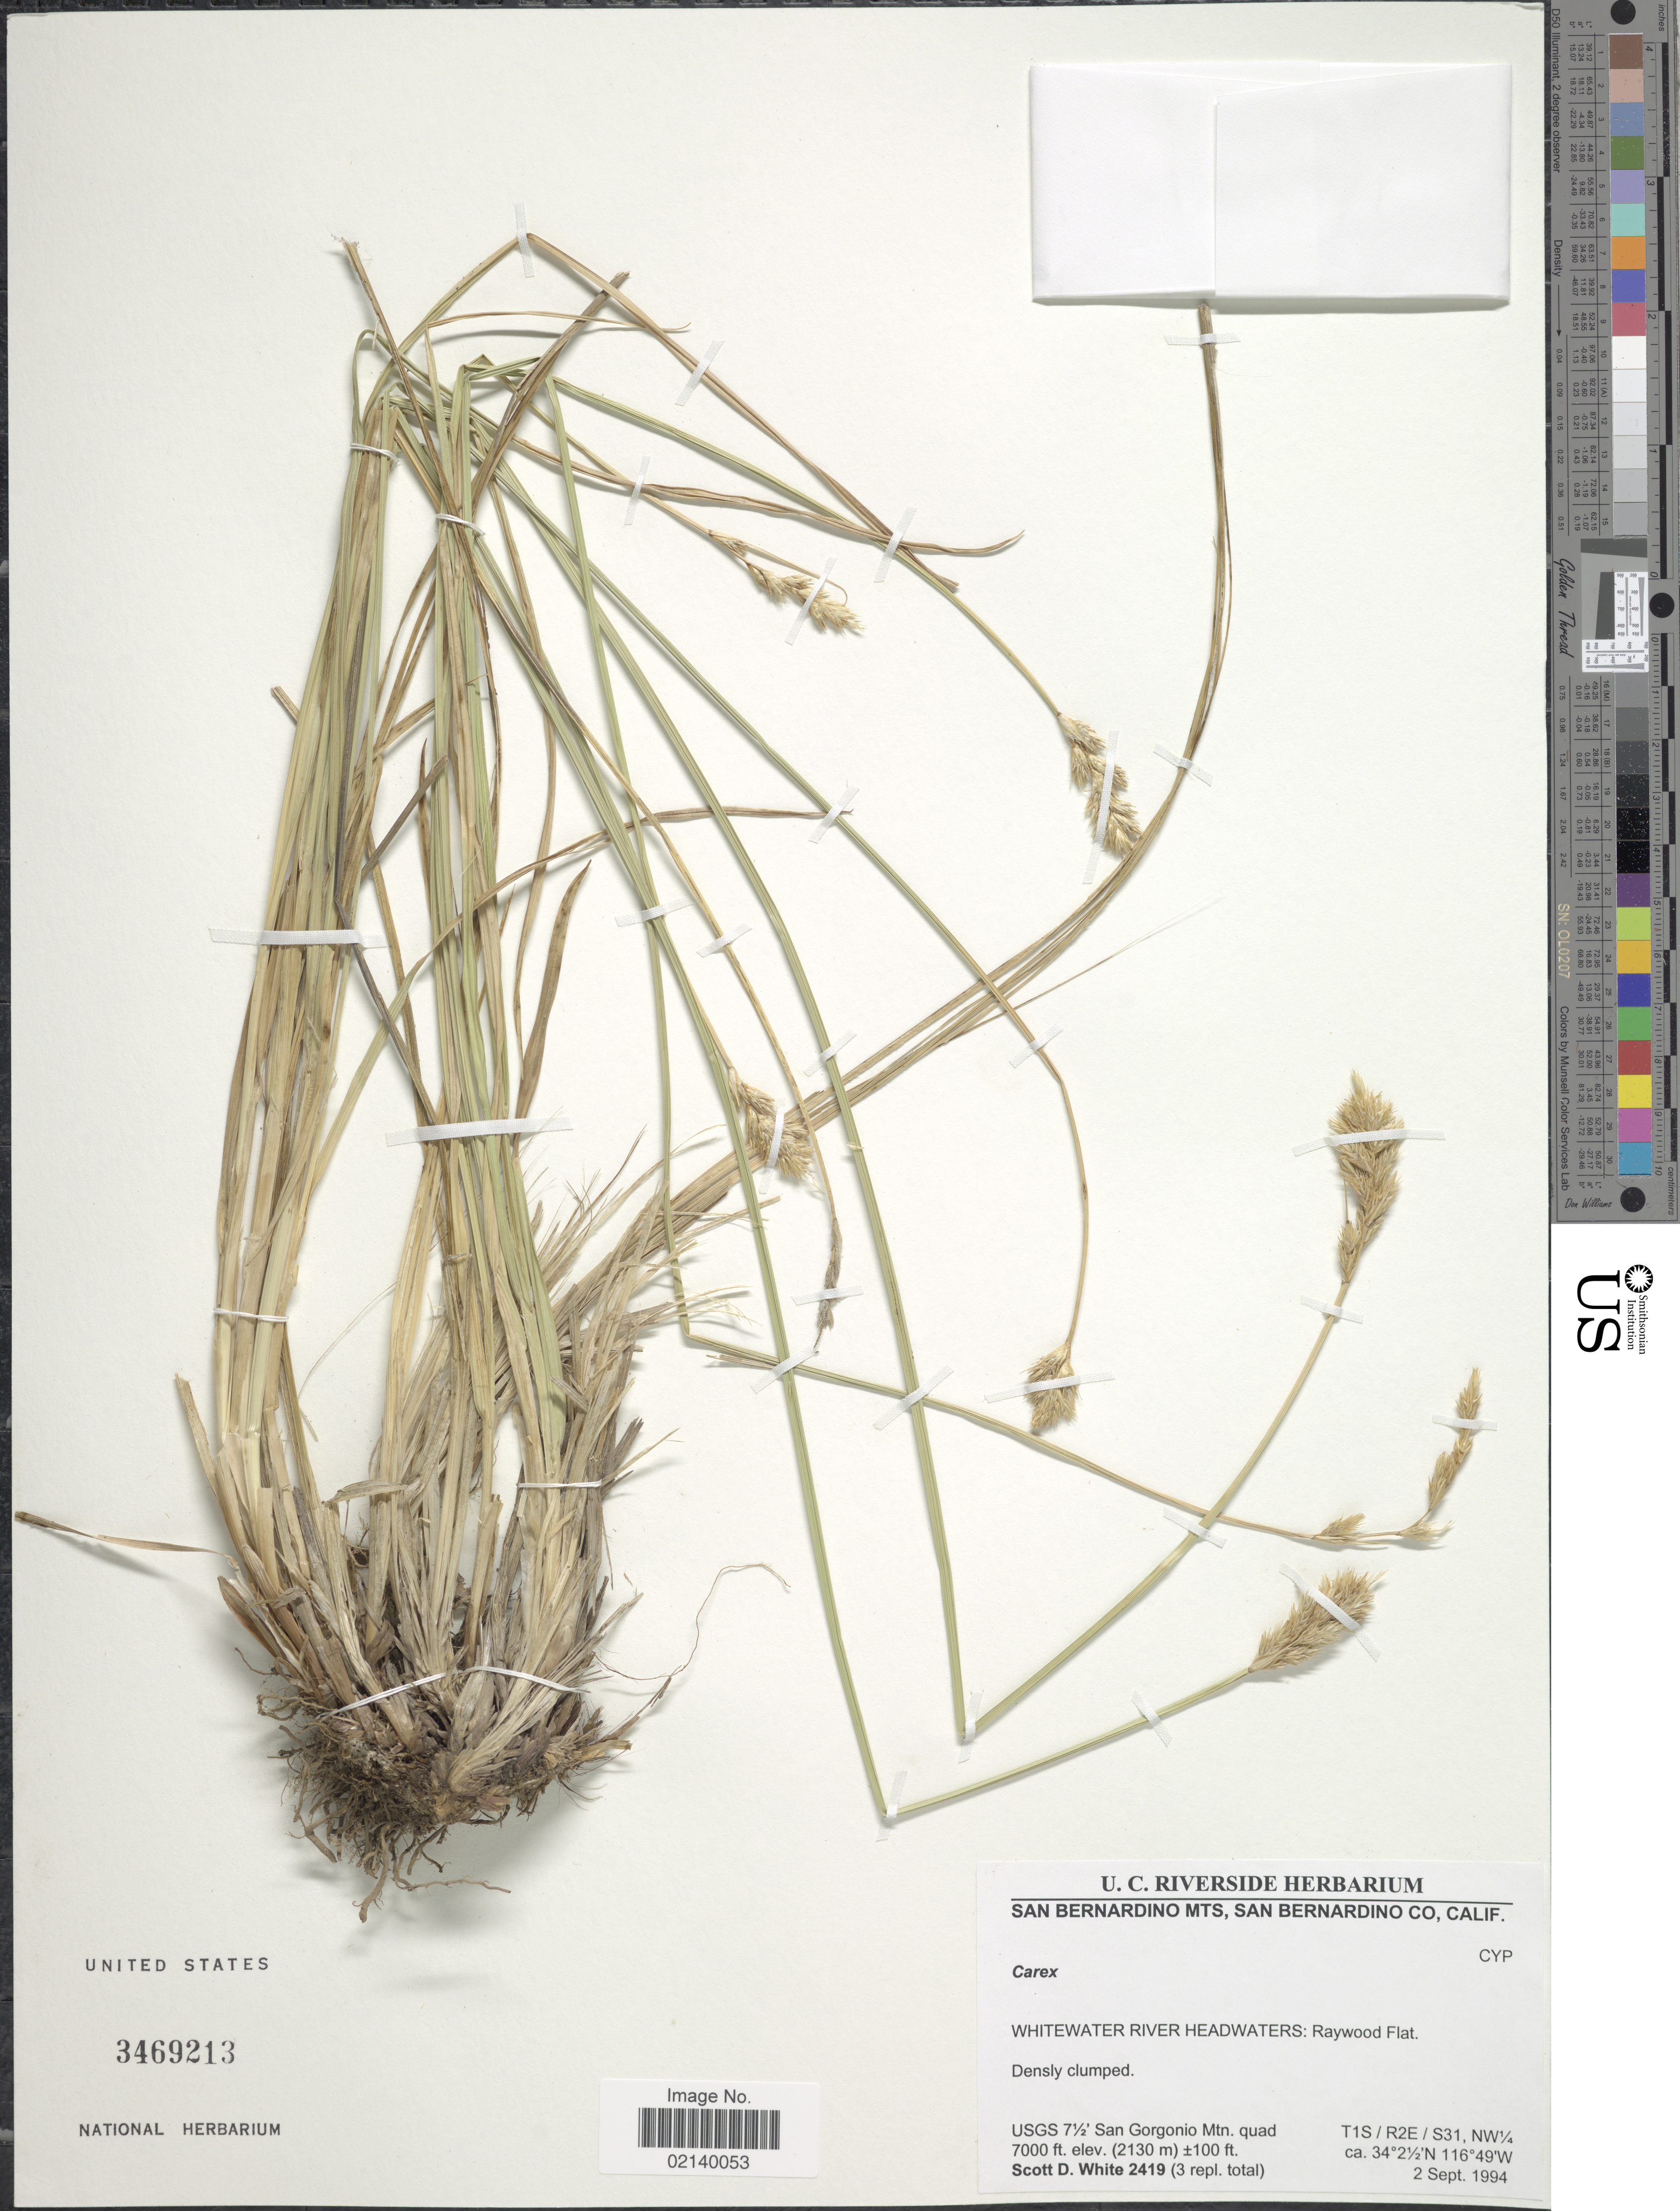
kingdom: Plantae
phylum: Tracheophyta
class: Liliopsida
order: Poales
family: Cyperaceae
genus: Carex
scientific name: Carex fracta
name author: Mack.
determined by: Zika, P. F., (WTU)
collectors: S. White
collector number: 2419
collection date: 1994-09-02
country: United States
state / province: California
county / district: San Bernardino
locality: San Bernardino Mts., San Bernardino co., Whitewater River Headwaters: Raywood Flat, USGS 71/2'San Gorgonio Mtn. quad, T1S/R2E/S31, NW1/4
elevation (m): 2134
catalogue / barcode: US 3469213